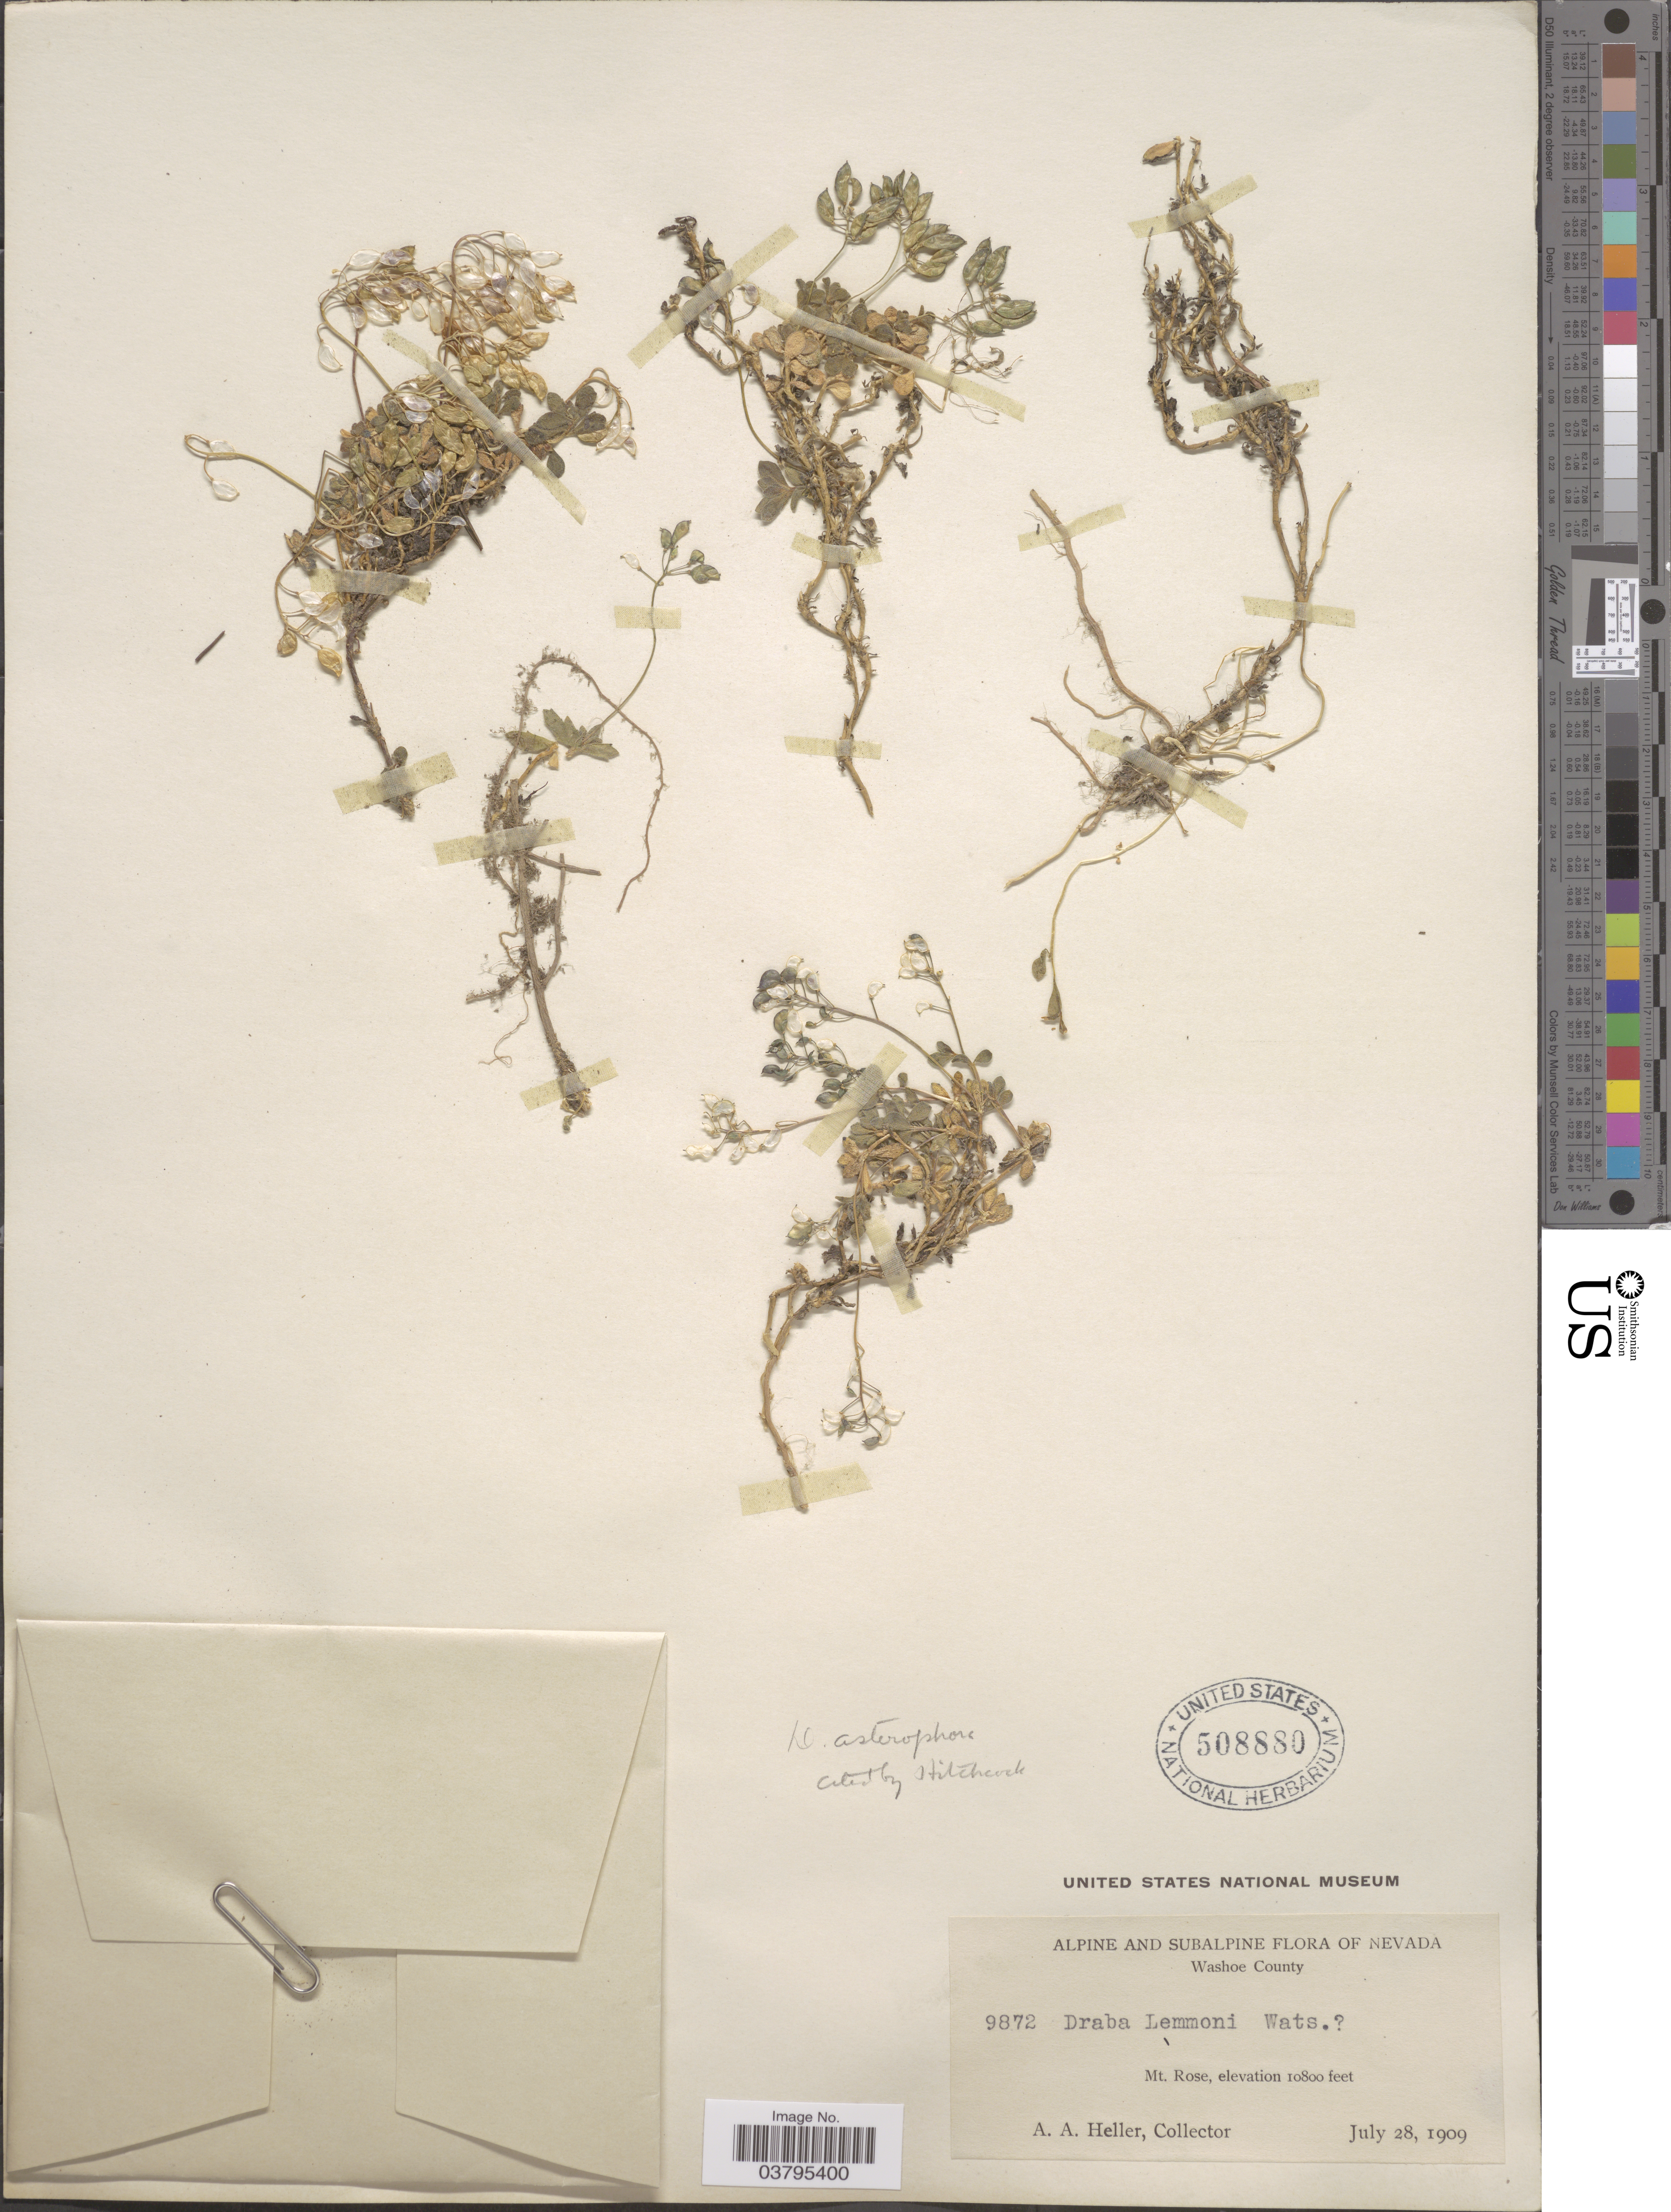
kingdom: Plantae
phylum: Tracheophyta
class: Magnoliopsida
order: Brassicales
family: Brassicaceae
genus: Draba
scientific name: Draba asterophora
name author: Payson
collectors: A. A. Heller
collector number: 9872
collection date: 1909-07-28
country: United States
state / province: Nevada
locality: Washoe County. Mt. Rose.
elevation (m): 3292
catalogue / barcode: US 508880